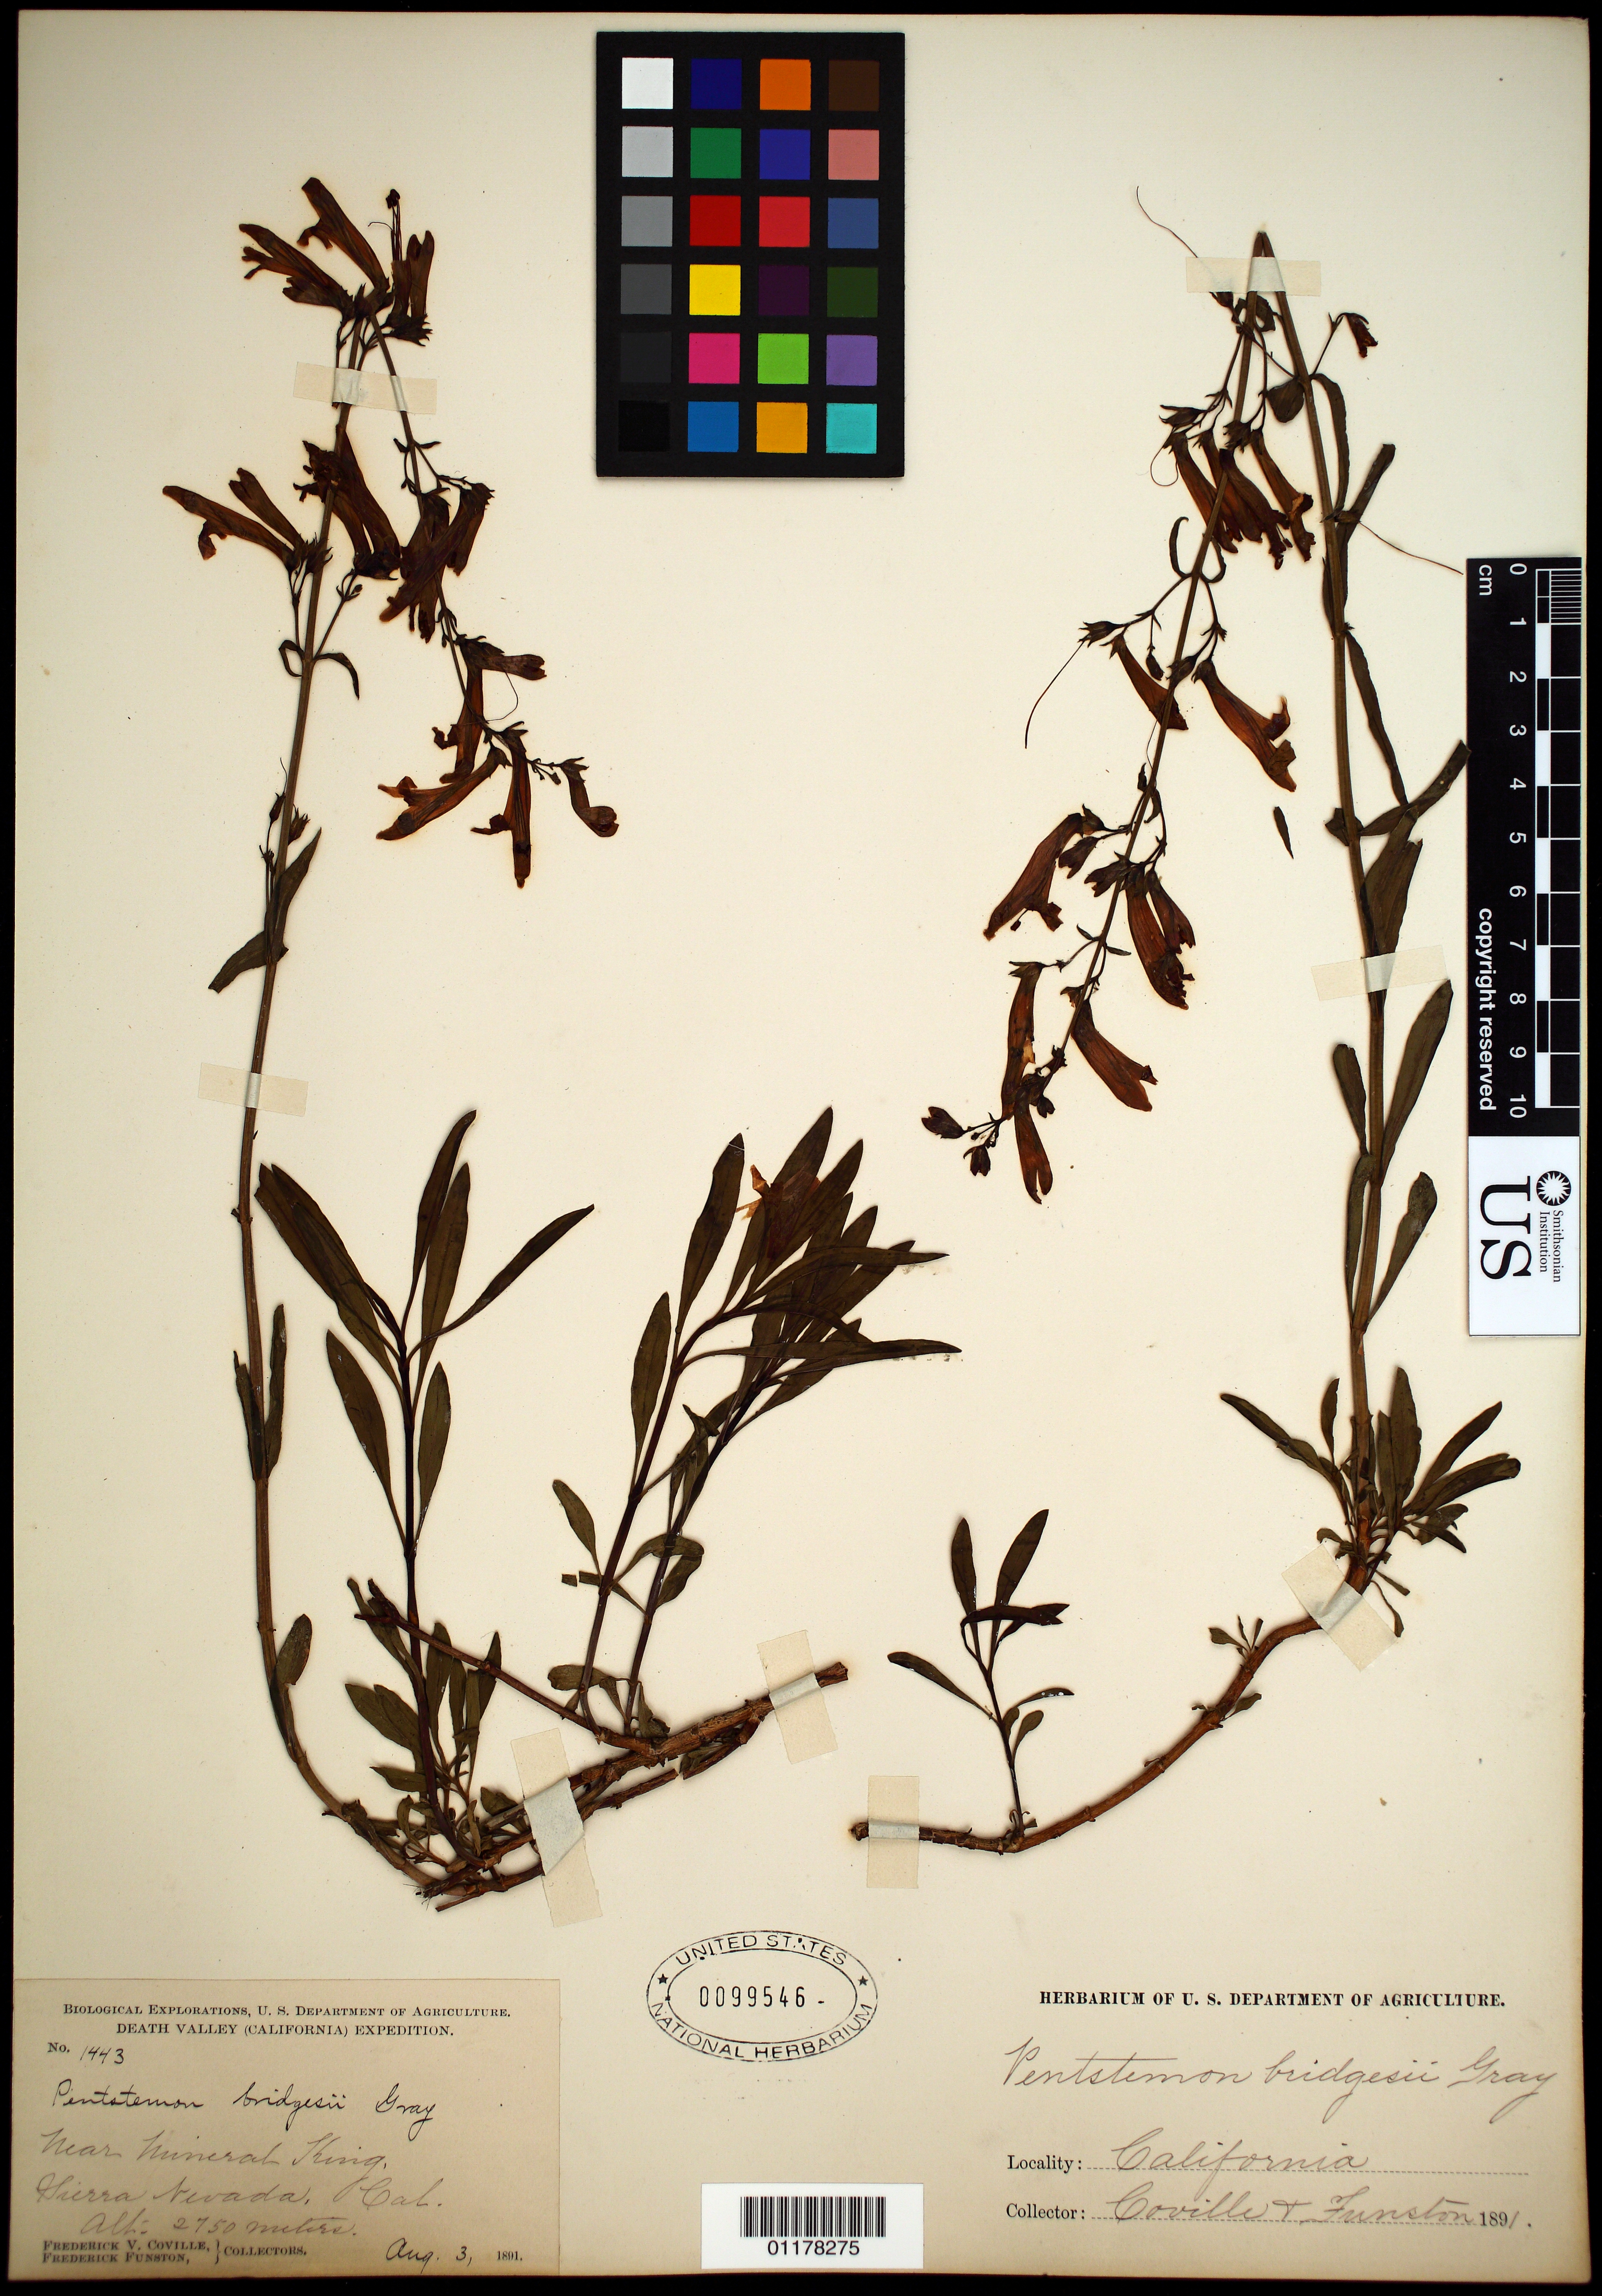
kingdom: Plantae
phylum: Tracheophyta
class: Magnoliopsida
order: Lamiales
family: Plantaginaceae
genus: Penstemon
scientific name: Penstemon bridgesii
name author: A. Gray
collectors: F. V. Coville & F. Funston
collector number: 1443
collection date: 1891-08-03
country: United States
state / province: California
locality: near Mineral King, Sierra Nevada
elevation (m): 2750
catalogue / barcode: US 99546